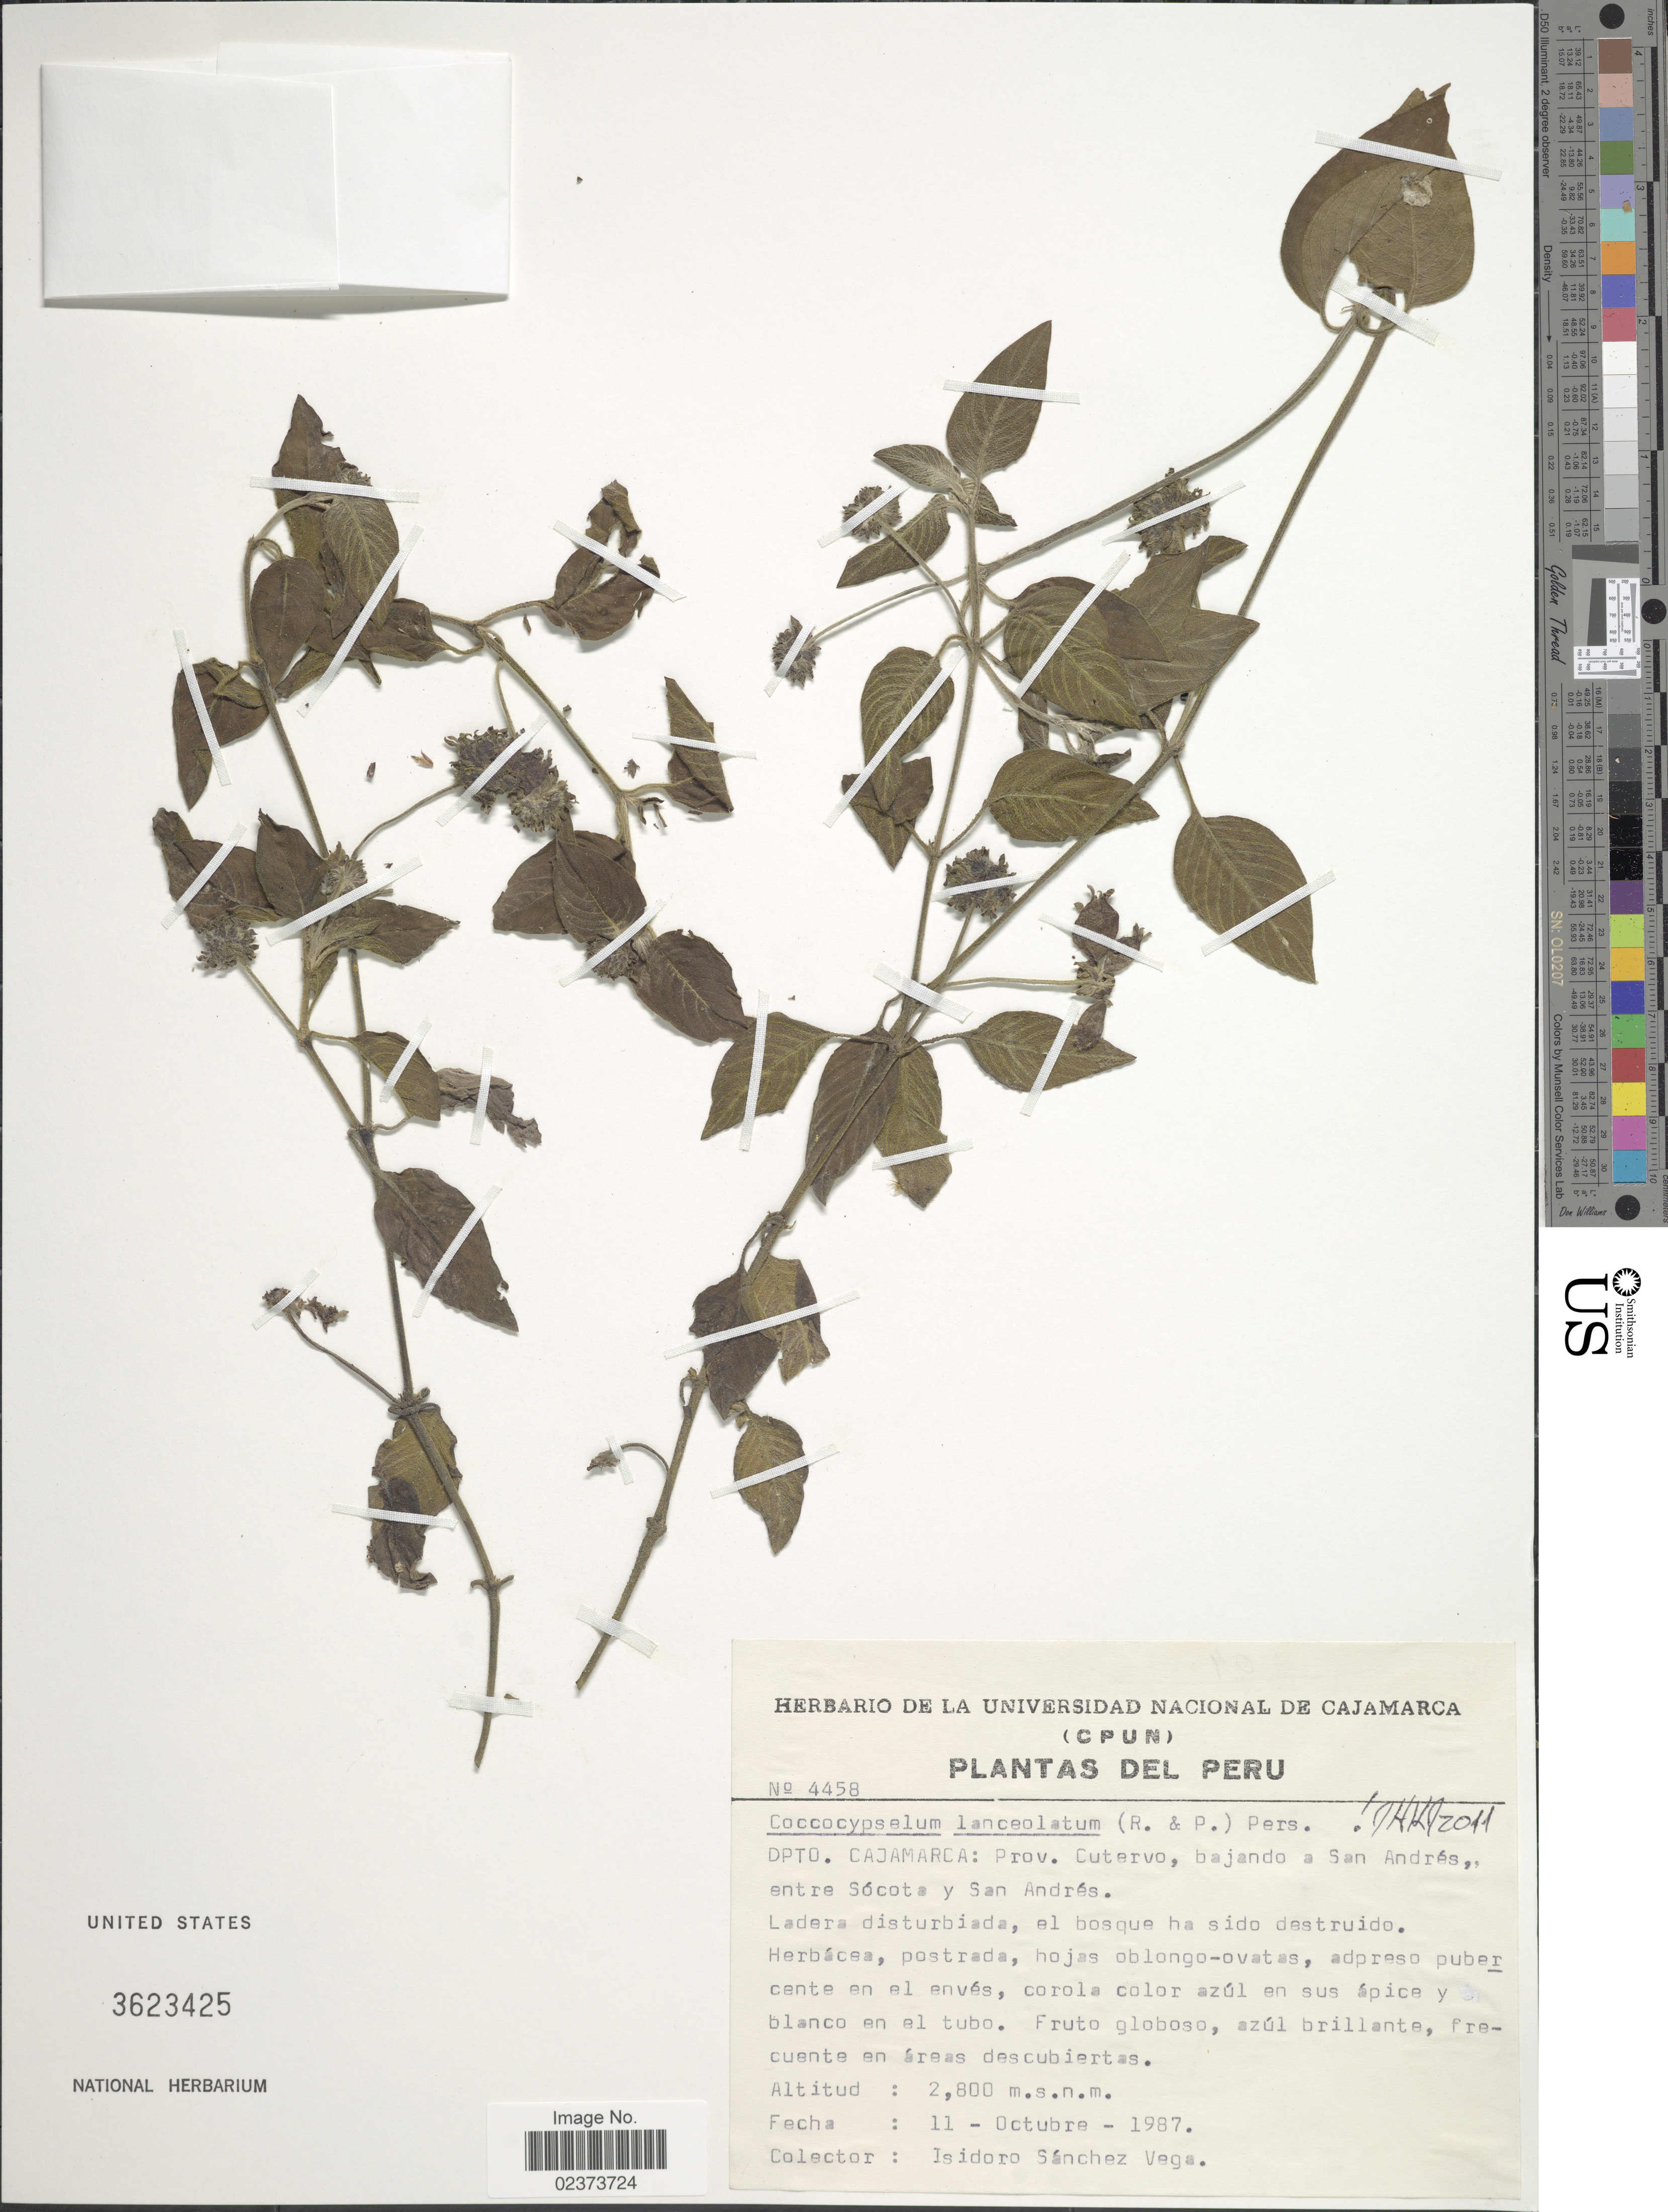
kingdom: Plantae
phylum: Tracheophyta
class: Magnoliopsida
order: Gentianales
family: Rubiaceae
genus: Coccocypselum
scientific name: Coccocypselum lanceolatum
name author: (Ruiz & Pav.) Pers.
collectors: I. Sánchez Vega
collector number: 4458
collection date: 1987-10-11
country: Peru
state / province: Cajamarca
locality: Dpto Cajamarca: Prov. Cutervo, bajamdo a San Andrés, entre Sócot a y San Andrés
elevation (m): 2800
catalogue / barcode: US 3623425